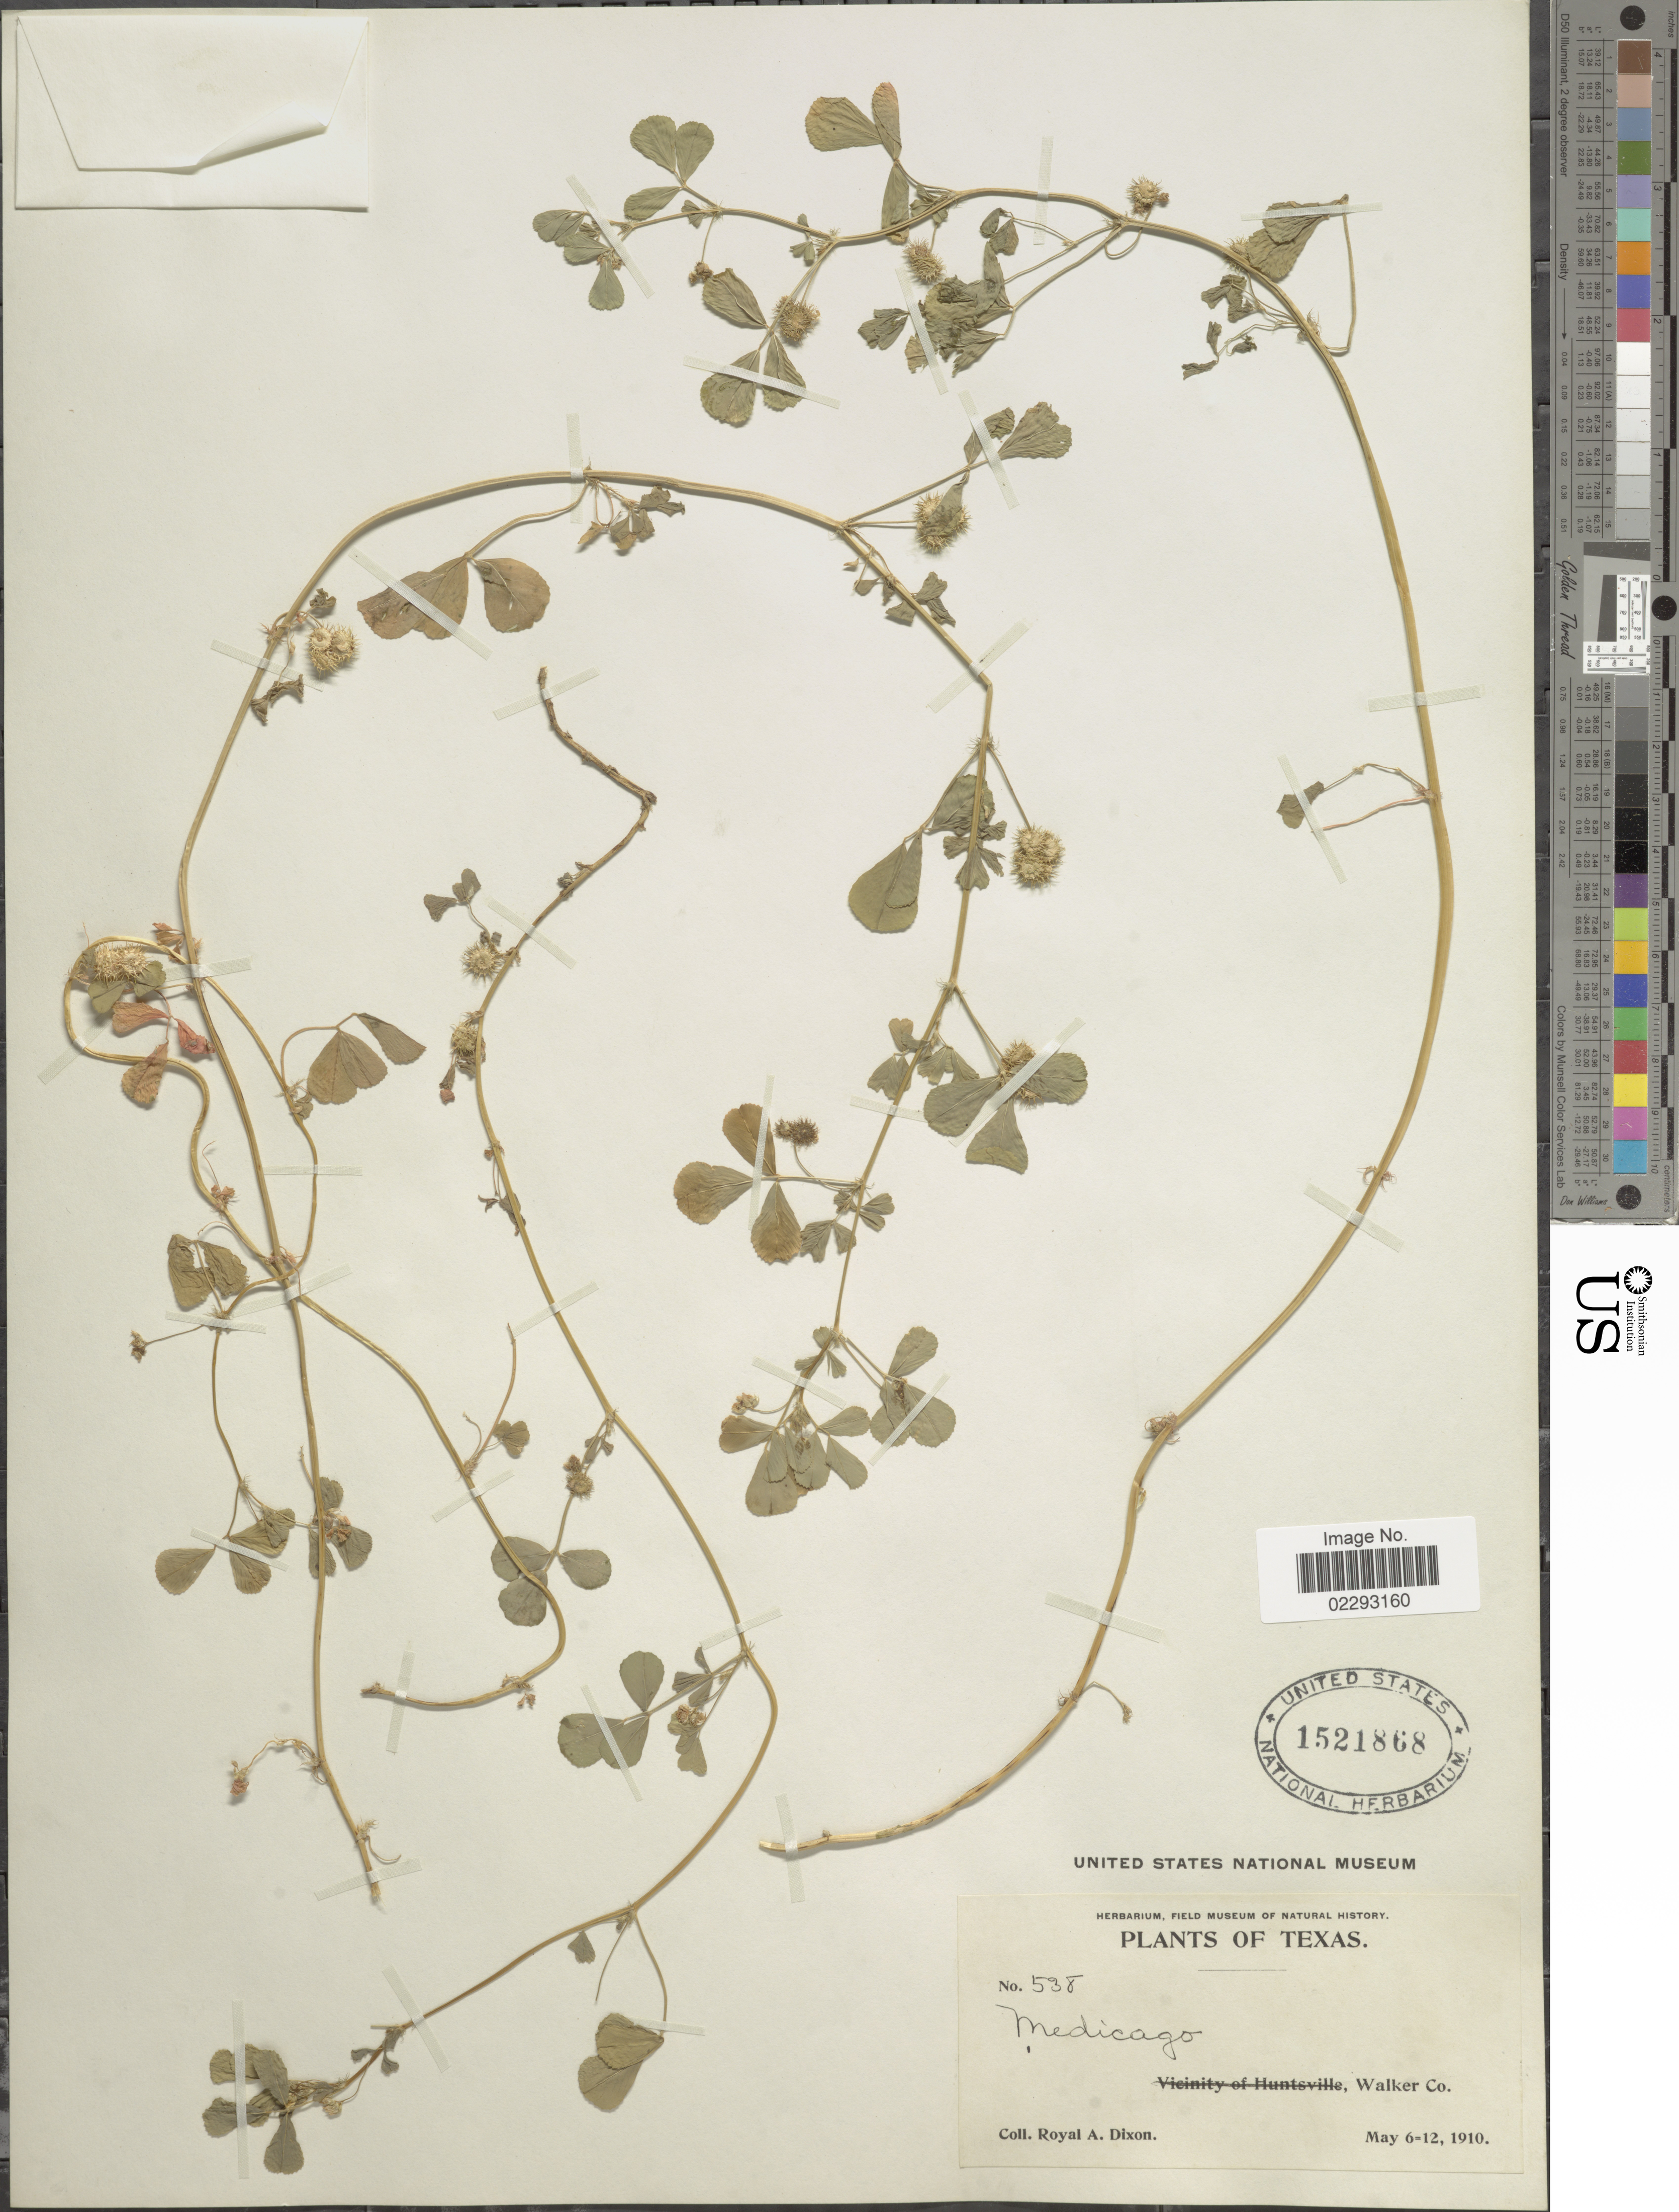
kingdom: Plantae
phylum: Tracheophyta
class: Magnoliopsida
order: Fabales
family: Fabaceae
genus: Medicago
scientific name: Medicago sp.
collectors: R. A. Dixon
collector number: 538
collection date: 1910-05-06/1910-05-12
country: United States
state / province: Texas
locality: Texas, Walker Co.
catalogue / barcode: US 1521868